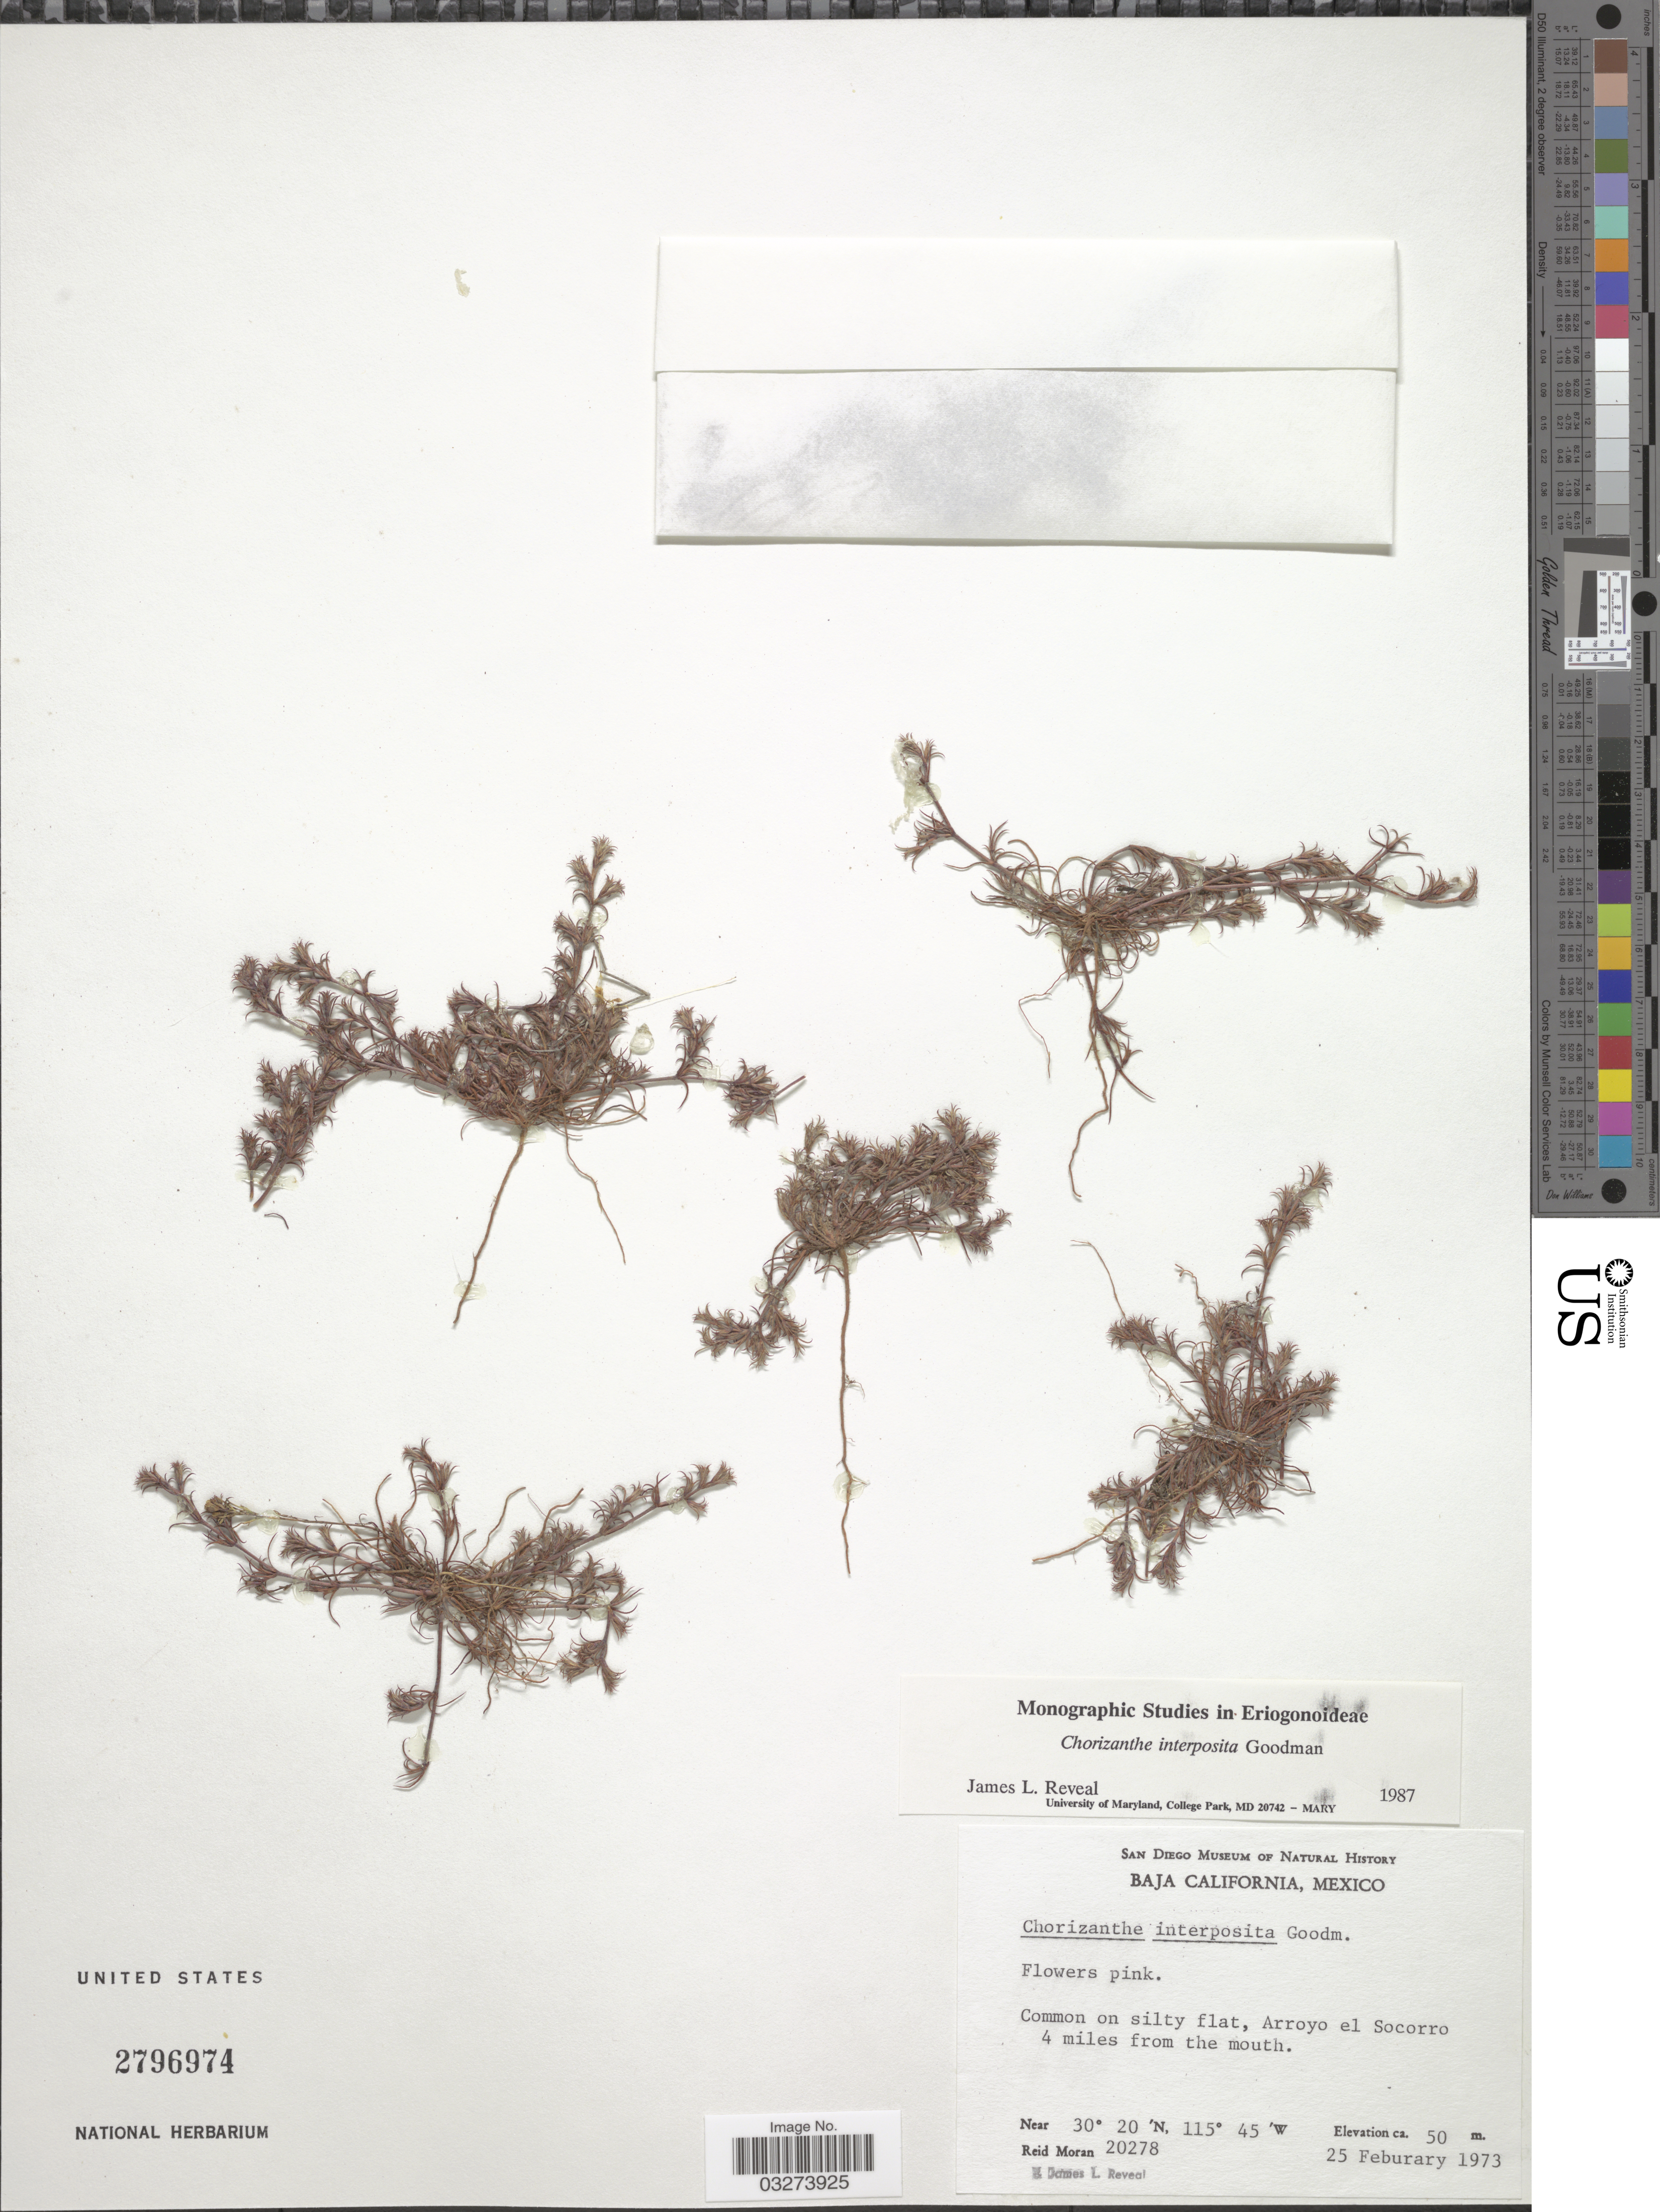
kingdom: Plantae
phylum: Tracheophyta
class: Magnoliopsida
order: Caryophyllales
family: Polygonaceae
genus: Chorizanthe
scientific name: Chorizanthe interposita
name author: Goodman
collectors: R. Moran & J. L. Reveal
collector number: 20278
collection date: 1973-02-25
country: Mexico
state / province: Baja California Norte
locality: Arroyo el Socorro 4 miles from the mouth.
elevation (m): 50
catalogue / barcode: US 2796974